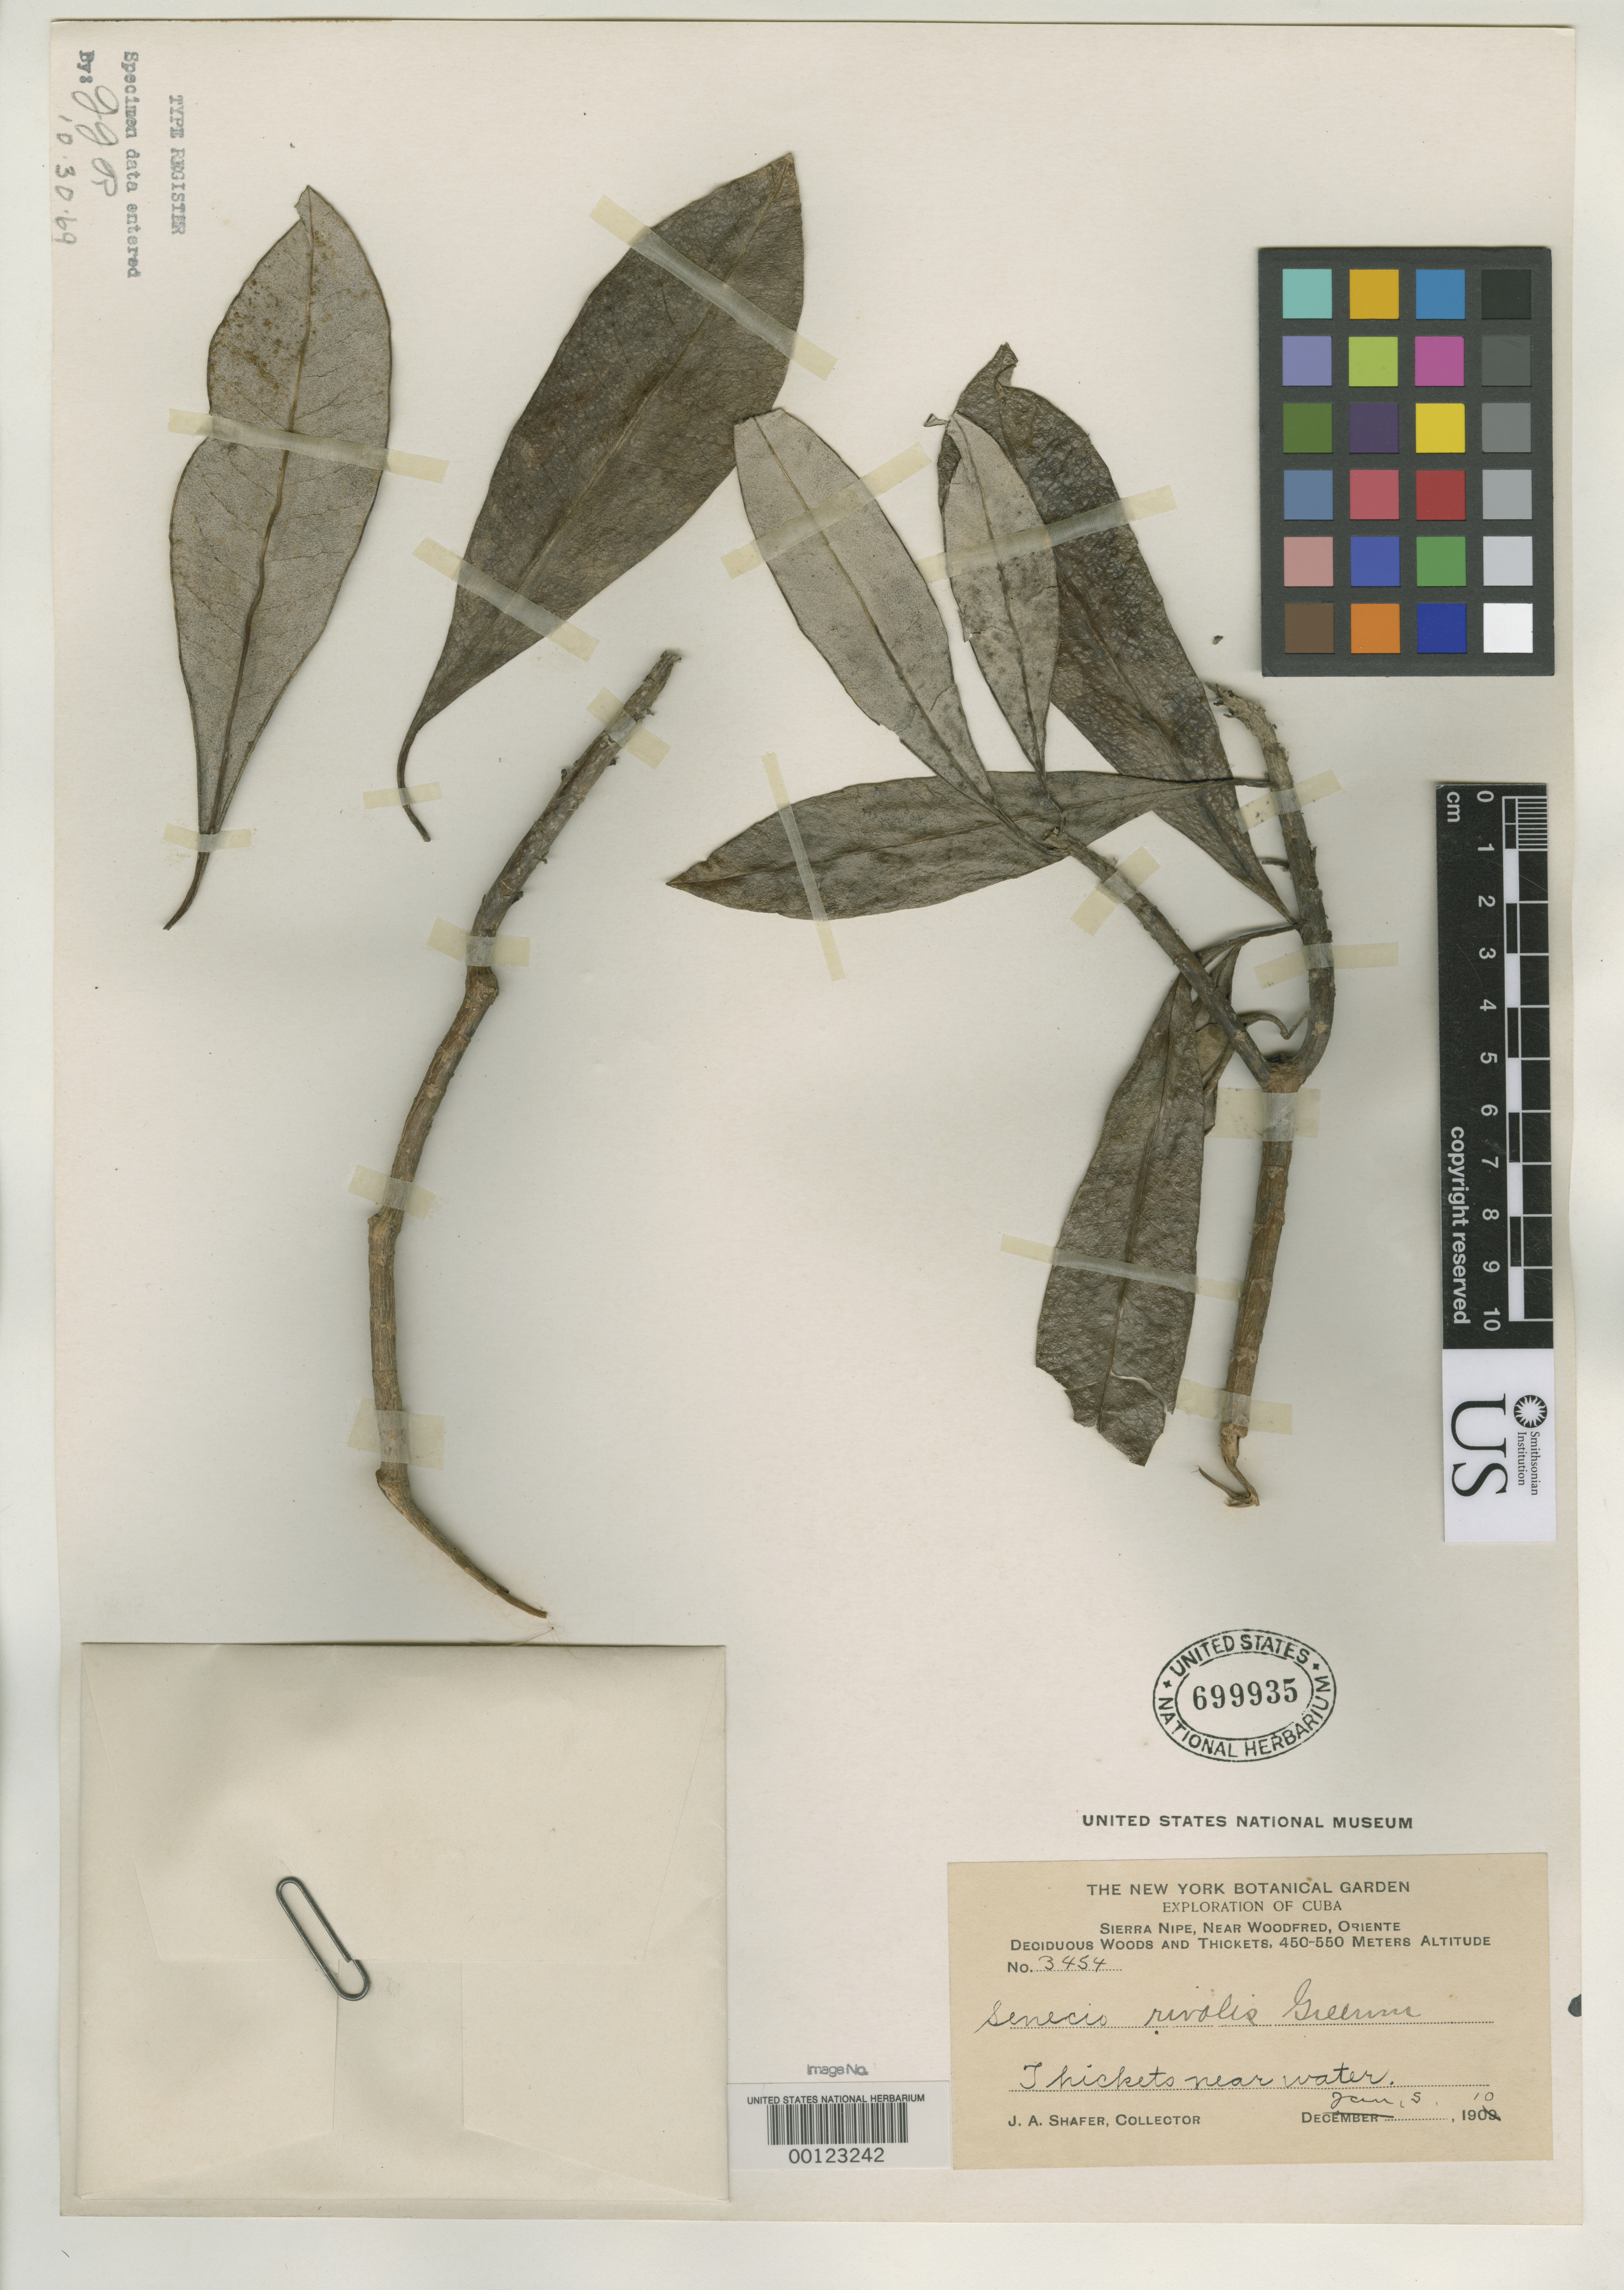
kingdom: Plantae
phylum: Tracheophyta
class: Magnoliopsida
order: Asterales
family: Asteraceae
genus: Senecio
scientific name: Senecio rivalis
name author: Greenm.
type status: Type Collection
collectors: J. A. Shafer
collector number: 3454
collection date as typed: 05 Jan 1910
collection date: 1910-01-05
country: Cuba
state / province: Oriente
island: Greater Antilles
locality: Sierra Nipe, near Woodford.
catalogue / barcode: US 699935